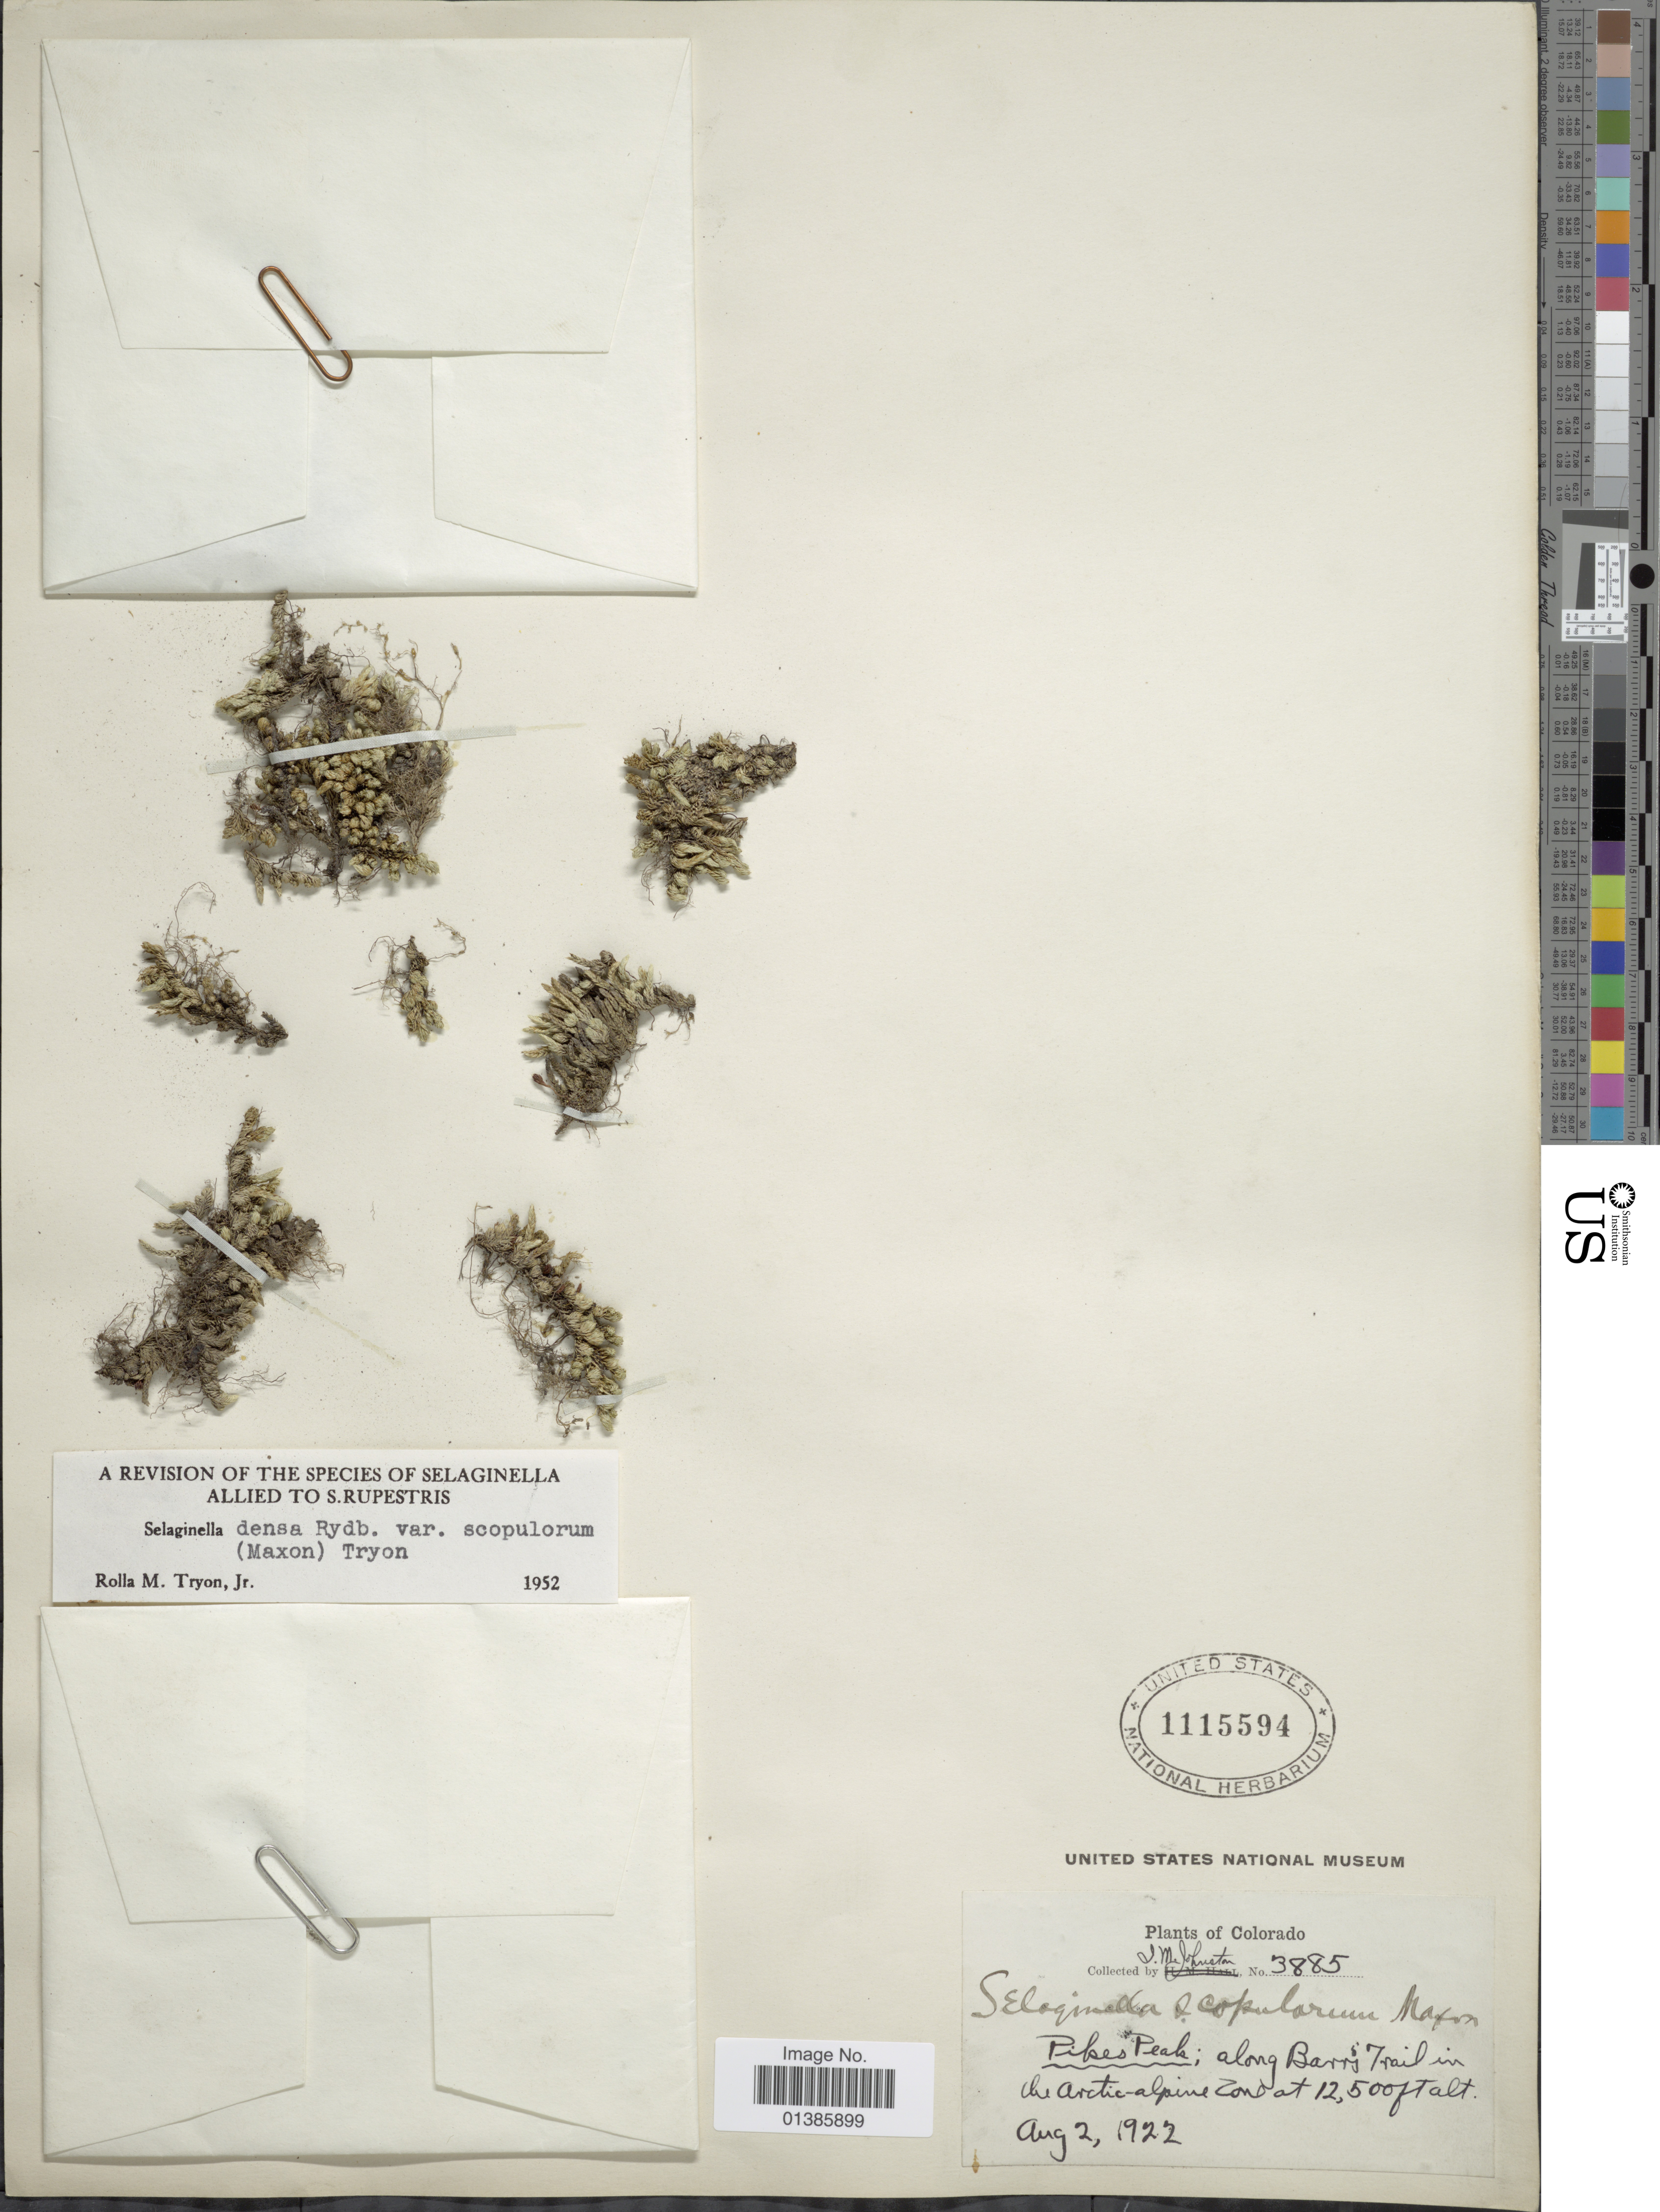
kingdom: Plantae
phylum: Tracheophyta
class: Lycopodiopsida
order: Selaginellales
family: Selaginellaceae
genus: Selaginella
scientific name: Selaginella densa var. scopulorum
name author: (Maxon) R.M. Tryon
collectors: I.M. Johnston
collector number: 3885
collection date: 1922-08-02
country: United States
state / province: Colorado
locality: Pikes Peak; along Barr's Trail in the Arctic-alpine Zone.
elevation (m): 3810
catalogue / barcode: US 1115594